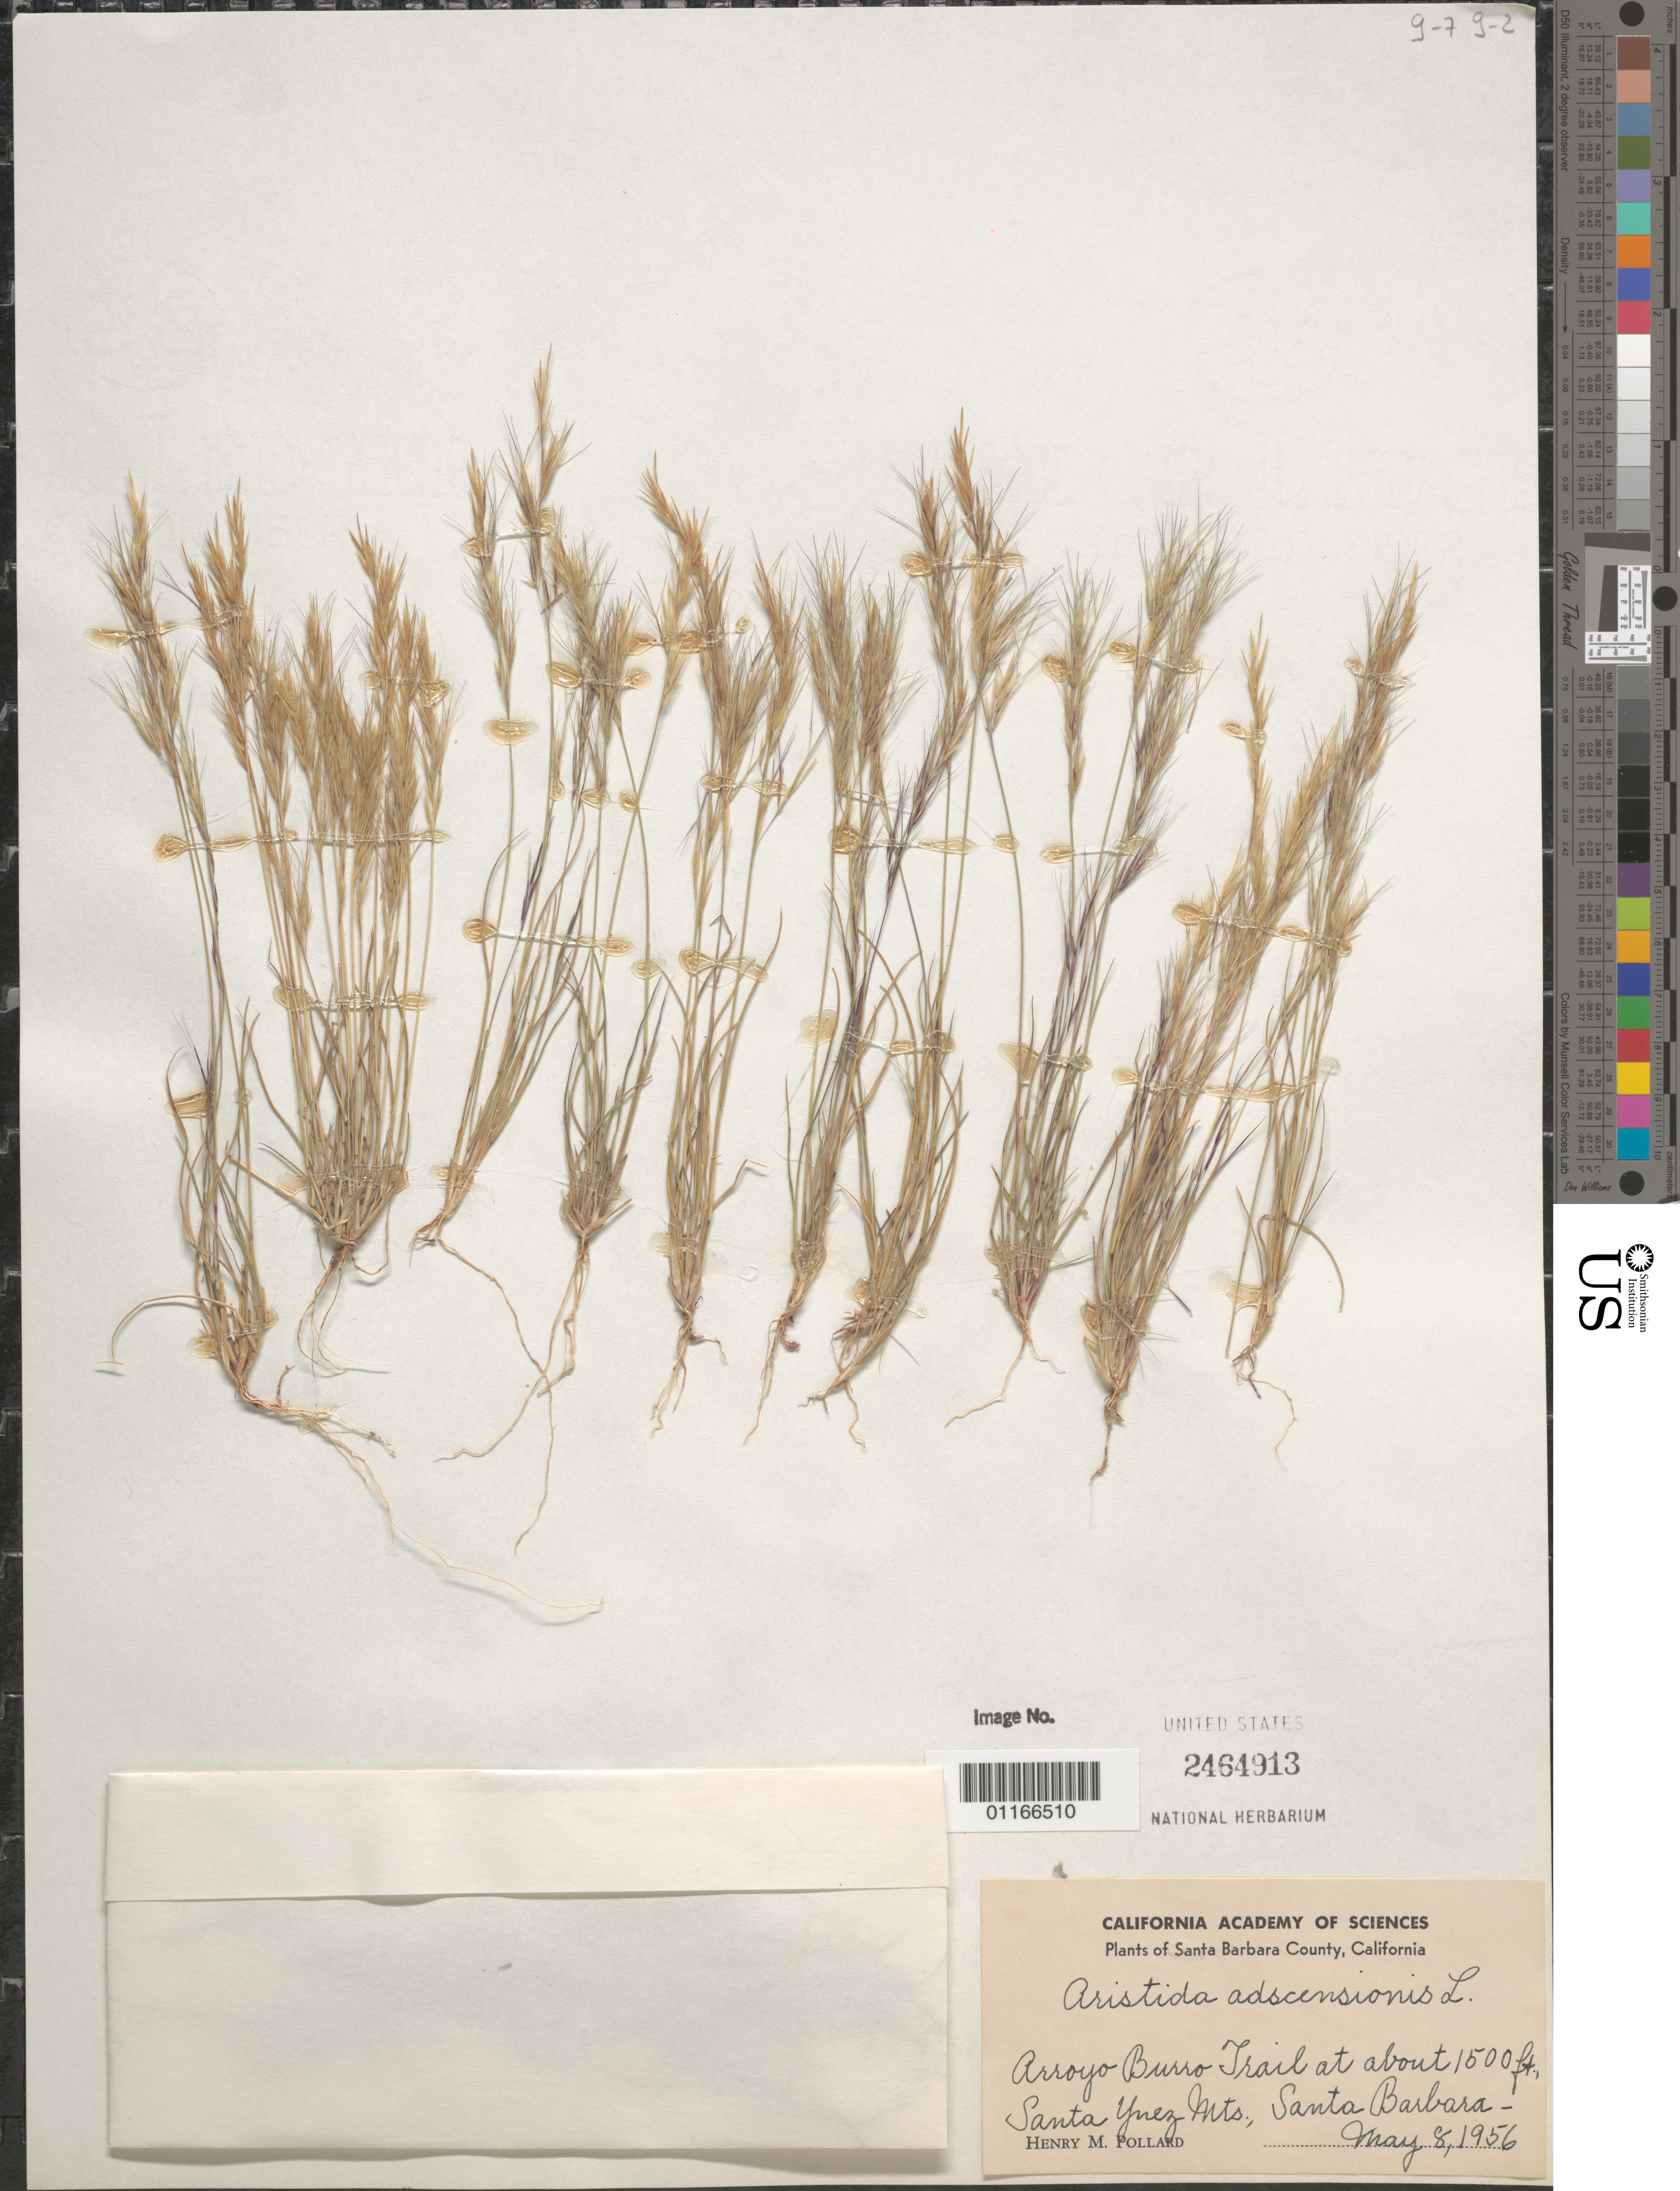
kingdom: Plantae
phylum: Tracheophyta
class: Liliopsida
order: Poales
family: Poaceae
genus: Aristida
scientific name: Aristida adscensionis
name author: L.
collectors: H. M. Pollard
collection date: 1956-05-08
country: United States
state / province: California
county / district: Santa Barbara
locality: Arroyo Burro Trail at about 1500 ft, Santa Ynez Mts, Santa Barbara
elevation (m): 457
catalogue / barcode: US 2464913